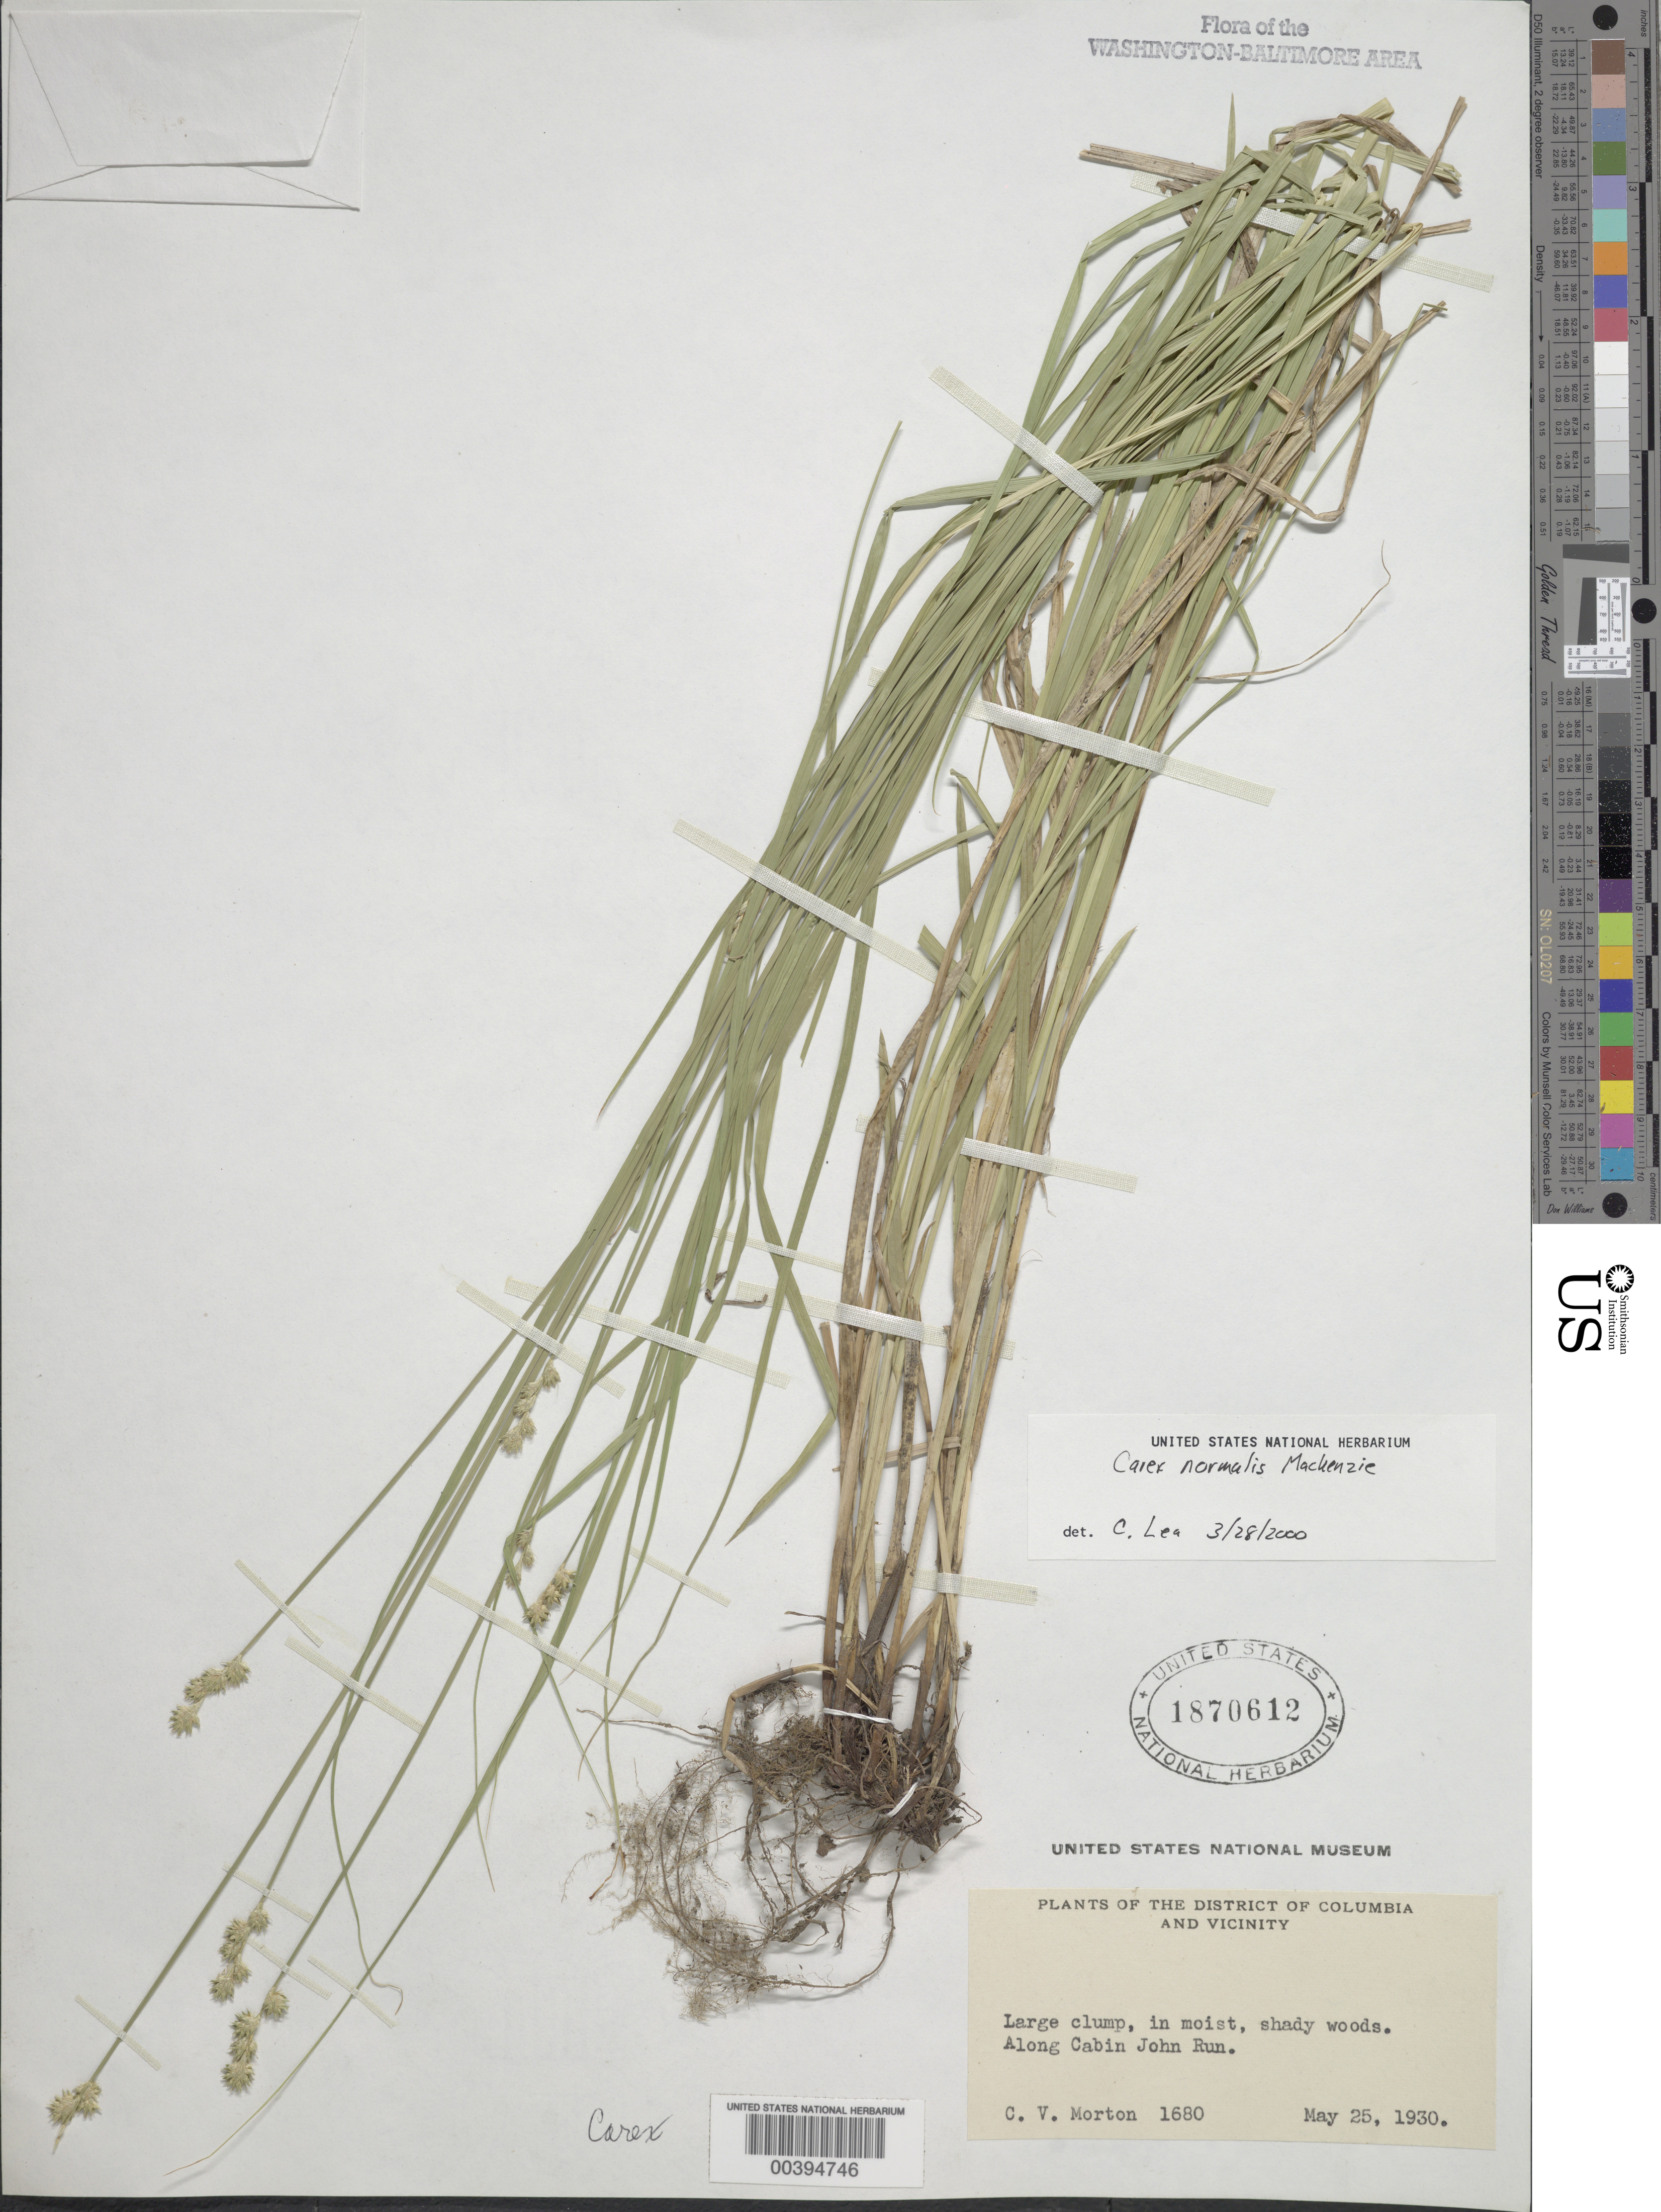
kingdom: Plantae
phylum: Tracheophyta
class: Liliopsida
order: Poales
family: Cyperaceae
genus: Carex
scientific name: Carex normalis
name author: Mack.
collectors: C. V. Morton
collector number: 1680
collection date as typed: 25 May 1930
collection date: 1930-05-25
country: United States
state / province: Maryland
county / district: Montgomery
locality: Cabin John Run C. & O. Canal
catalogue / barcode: US 1870612